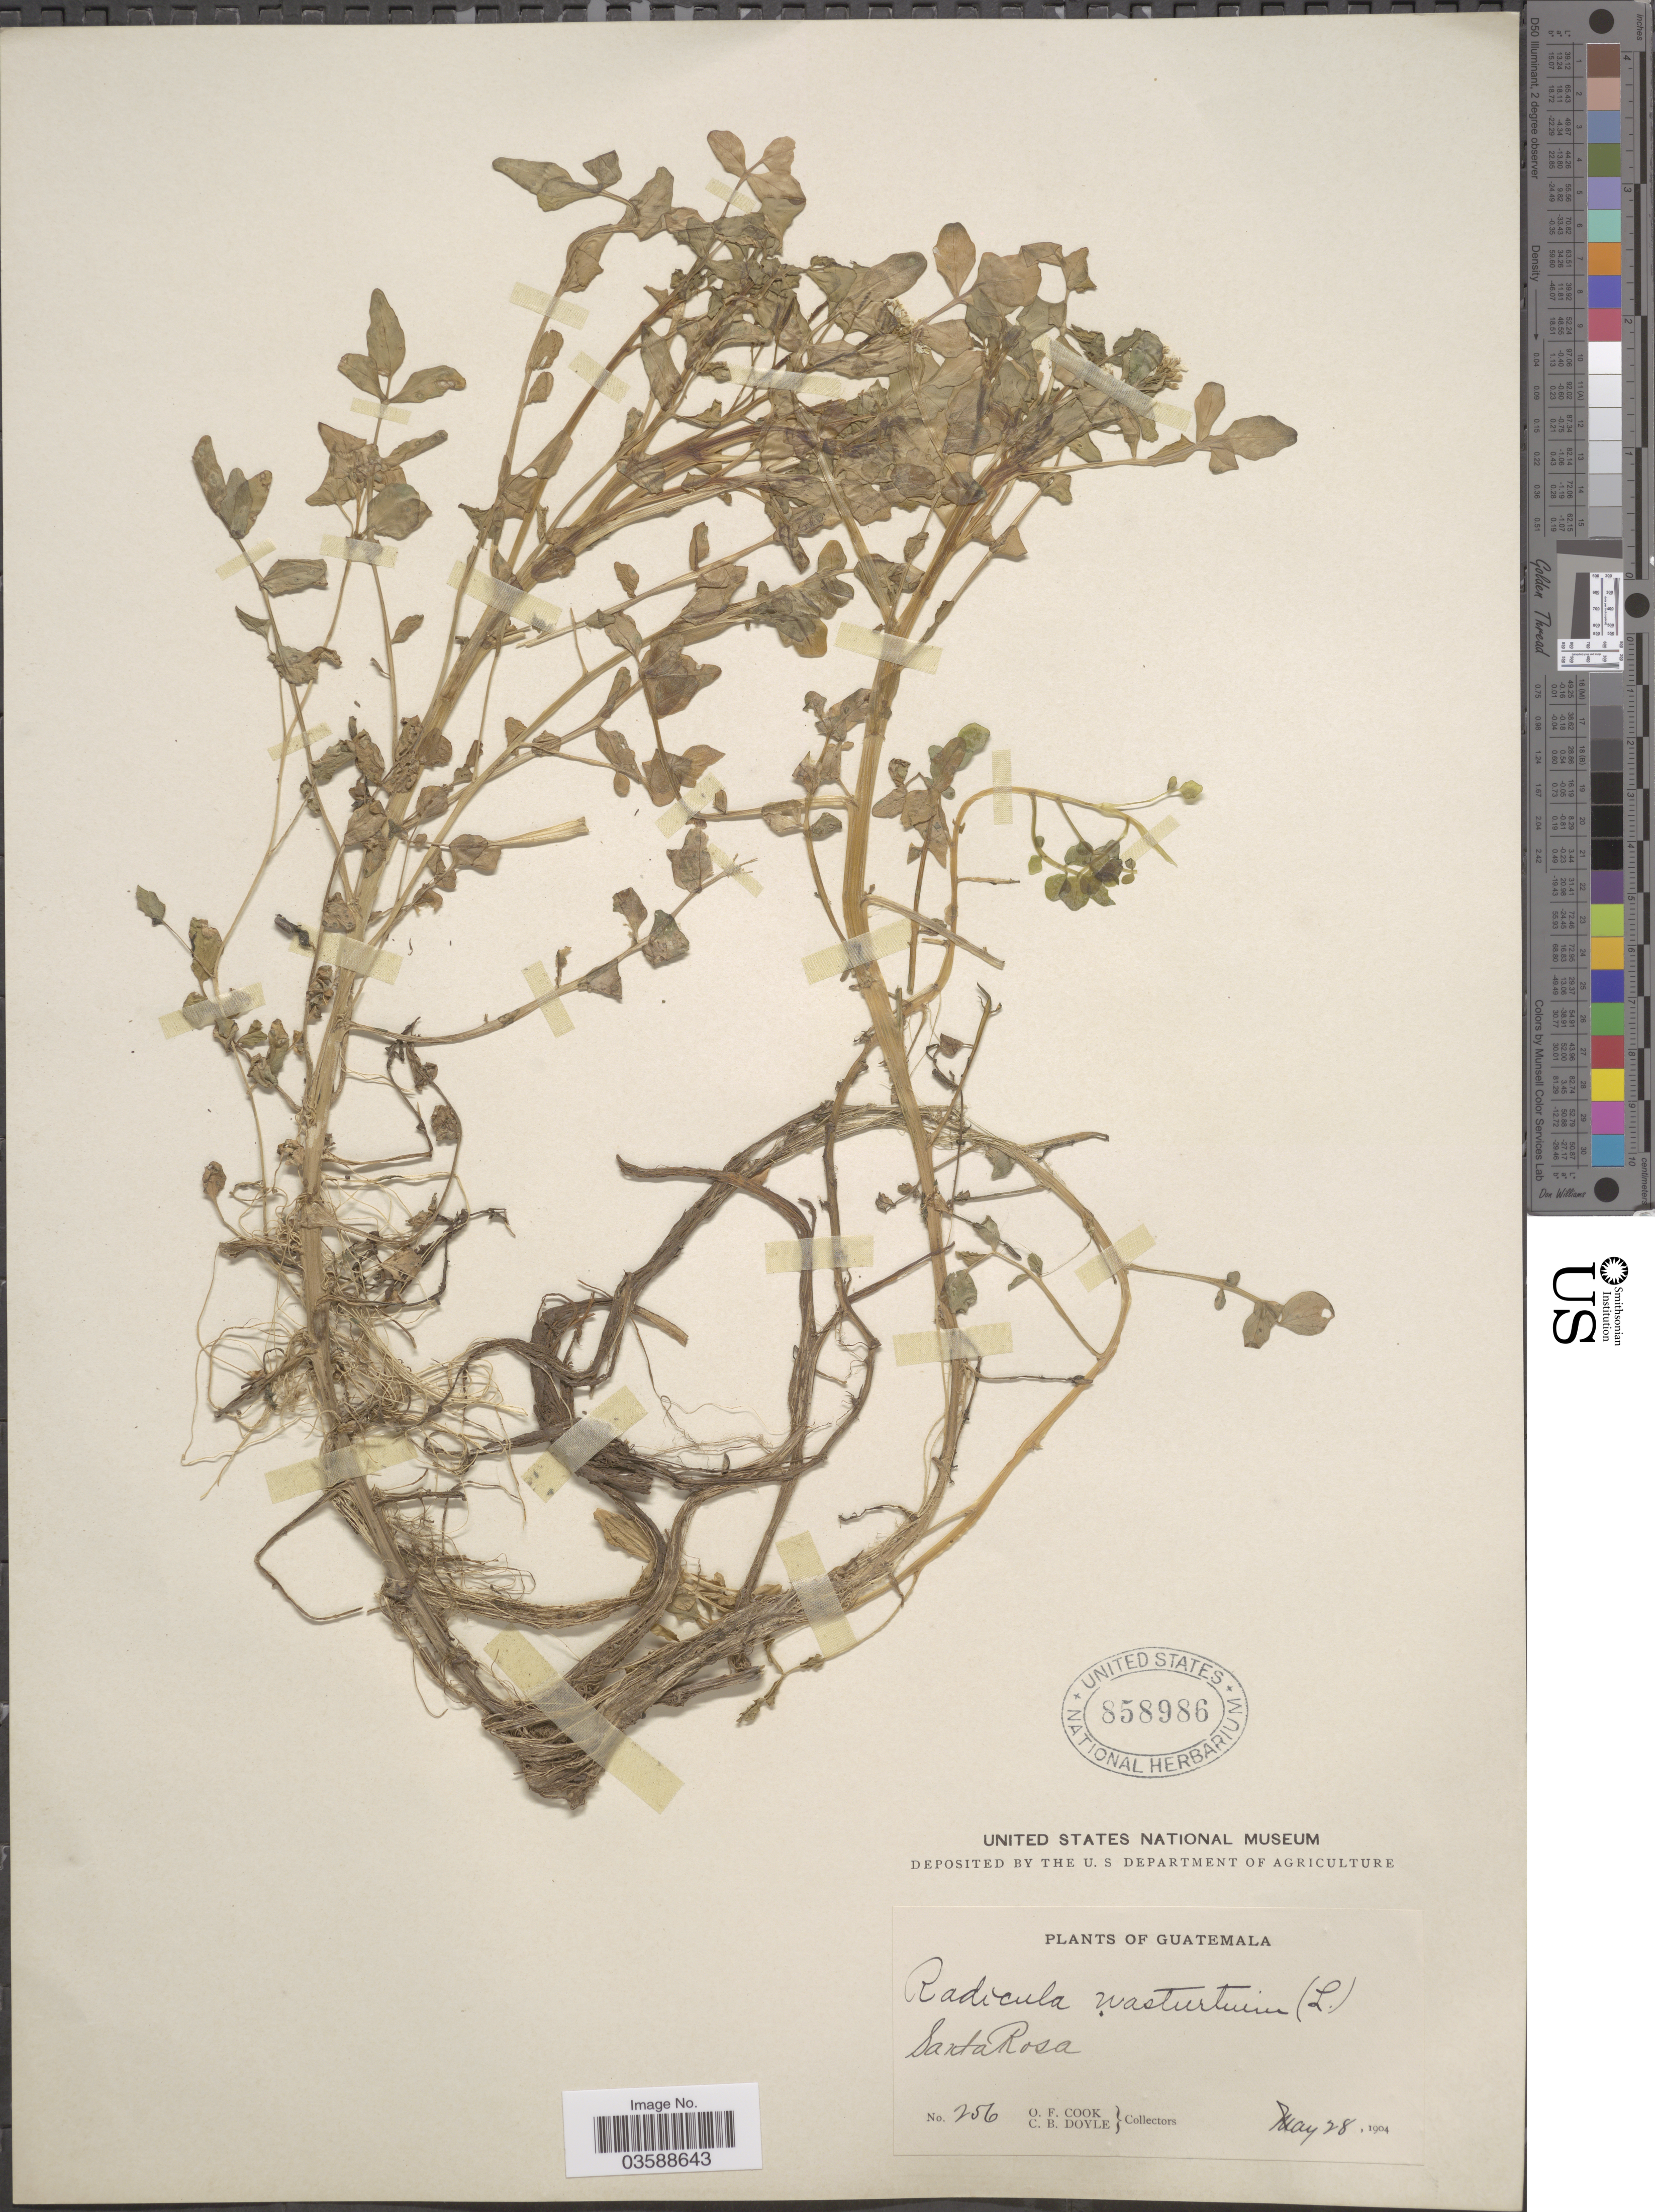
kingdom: Plantae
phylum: Tracheophyta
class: Magnoliopsida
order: Brassicales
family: Brassicaceae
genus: Nasturtium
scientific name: Nasturtium officinale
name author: R. Br.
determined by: Strong, M. T., (US), Smithsonian Institution - National Museum of Natural History (UNITED STATES)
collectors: O. F. Cook & C. Doyle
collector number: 256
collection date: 1904-05-28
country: Guatemala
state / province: Santa Rosa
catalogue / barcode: US 858986